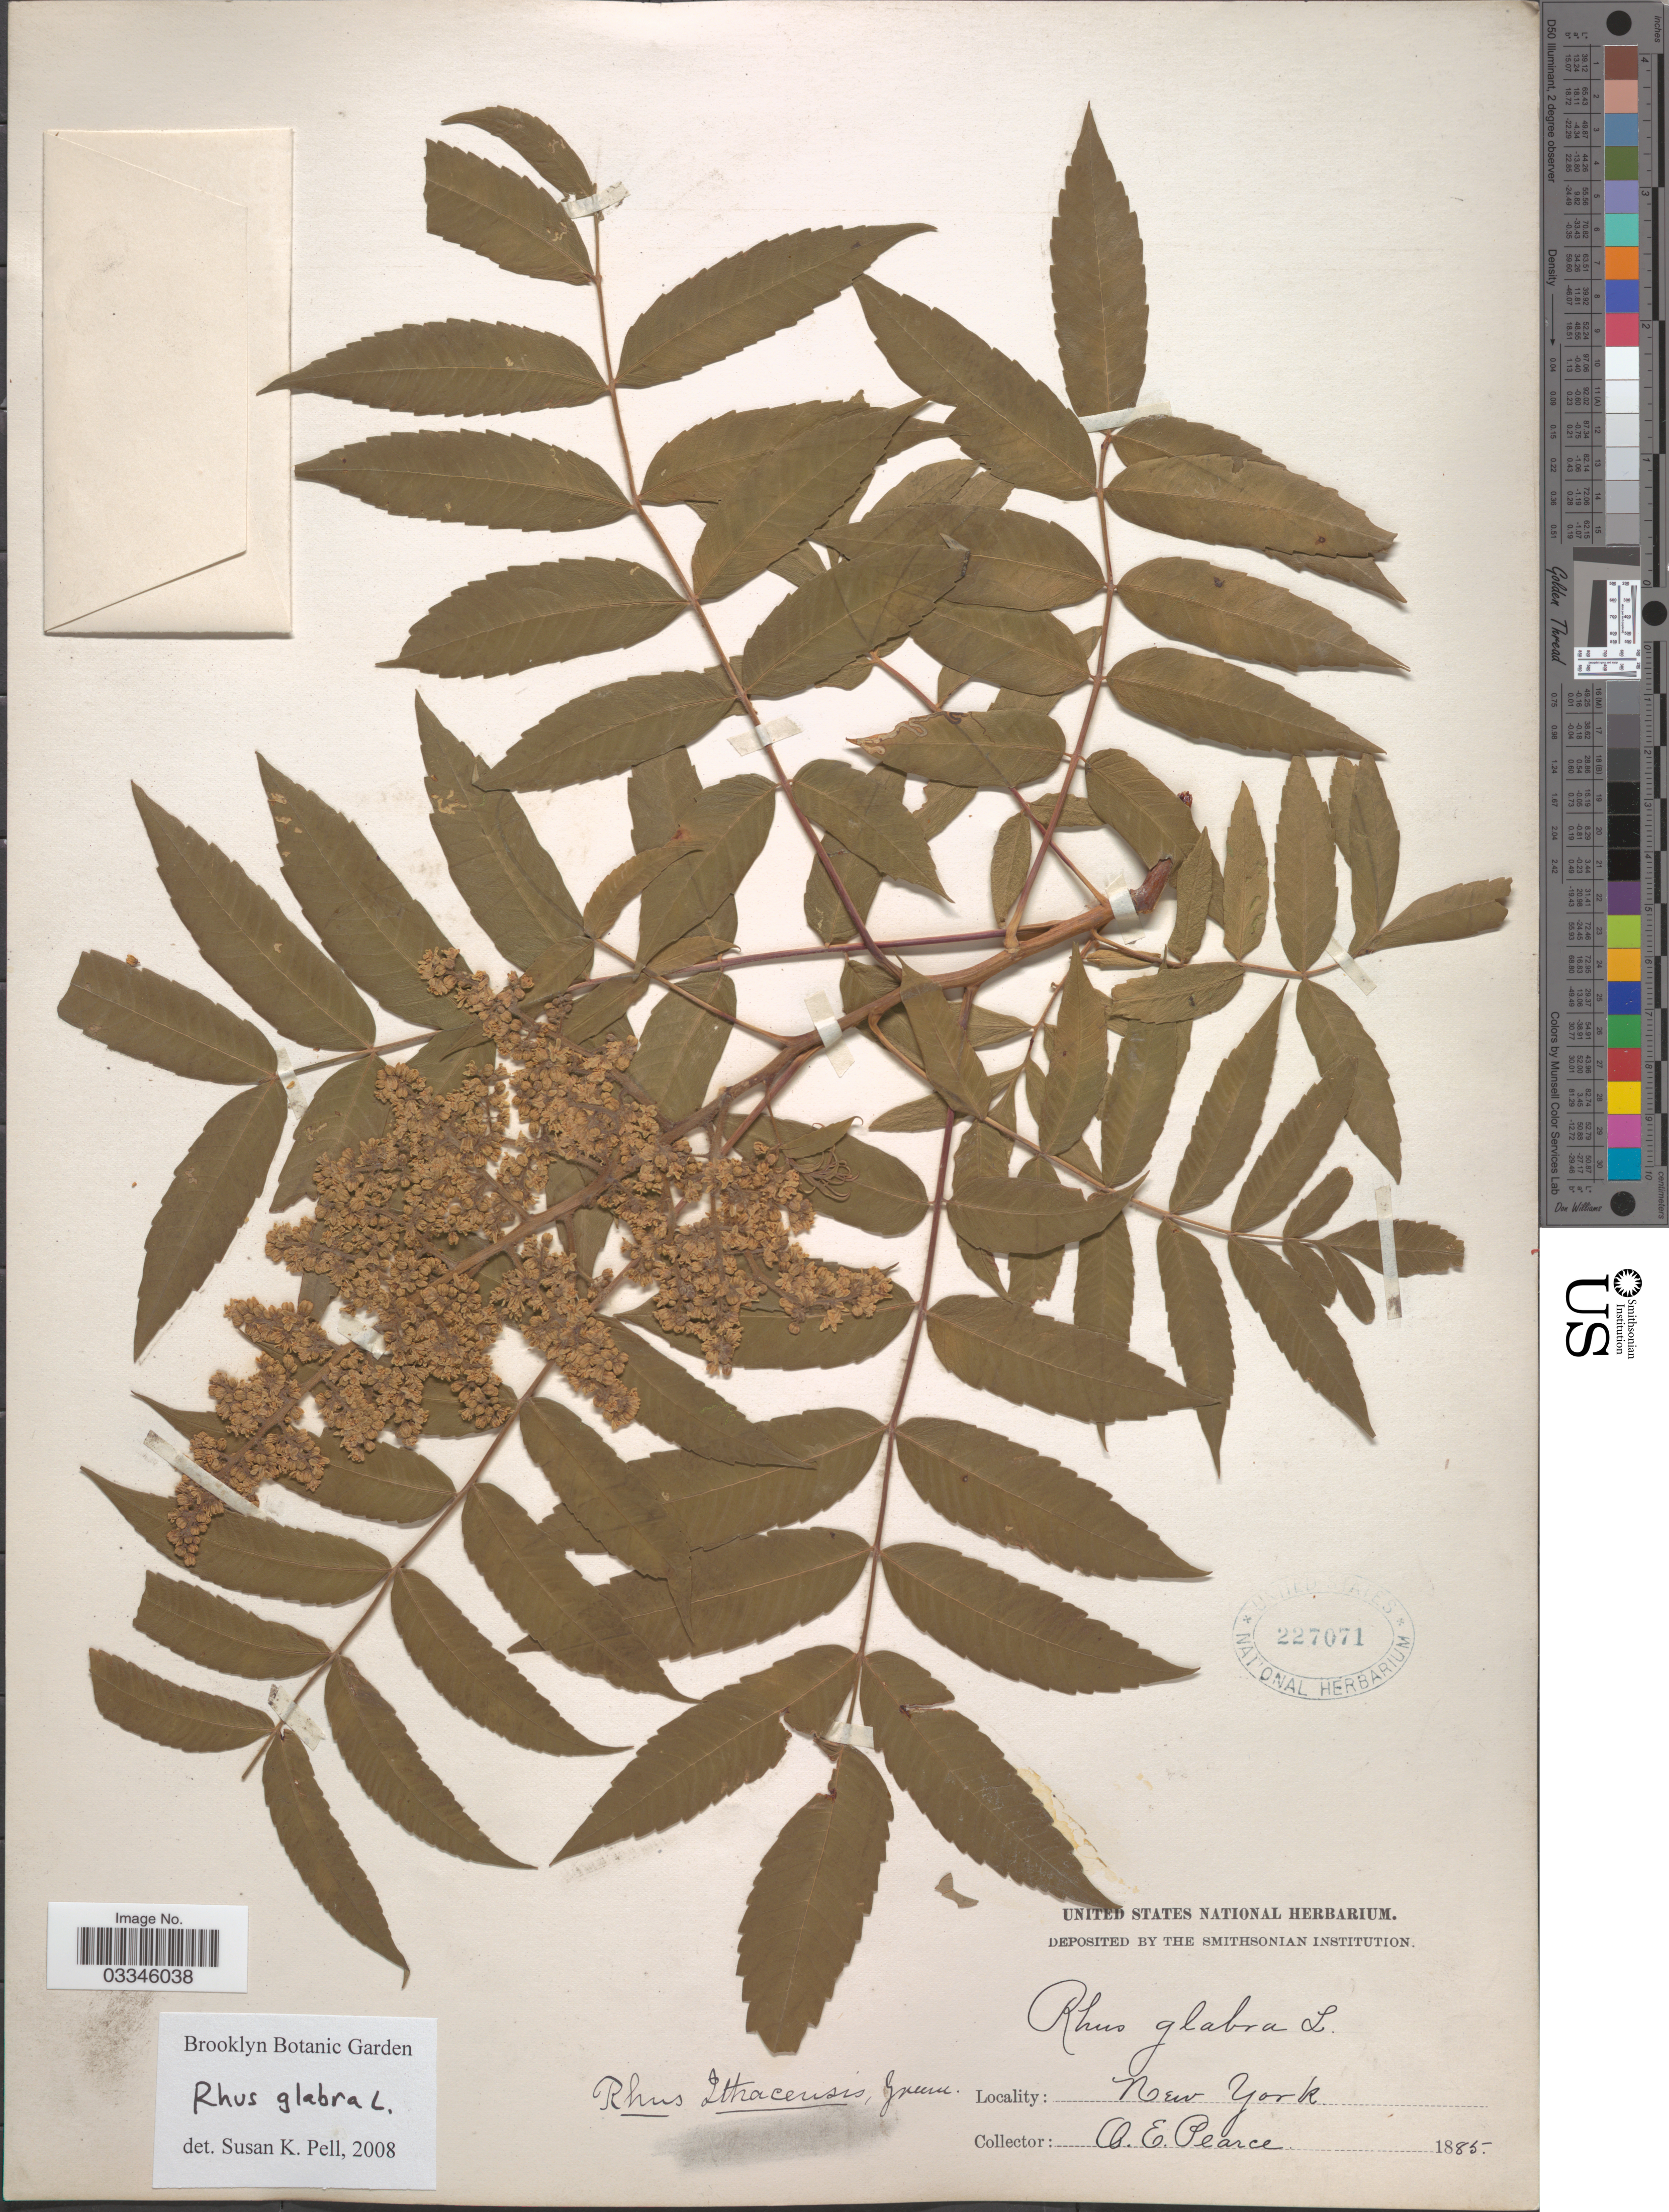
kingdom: Plantae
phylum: Tracheophyta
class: Magnoliopsida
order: Sapindales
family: Anacardiaceae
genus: Rhus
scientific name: Rhus glabra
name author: L.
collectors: A. Pearce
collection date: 1885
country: United States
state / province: New York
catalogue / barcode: US 227071